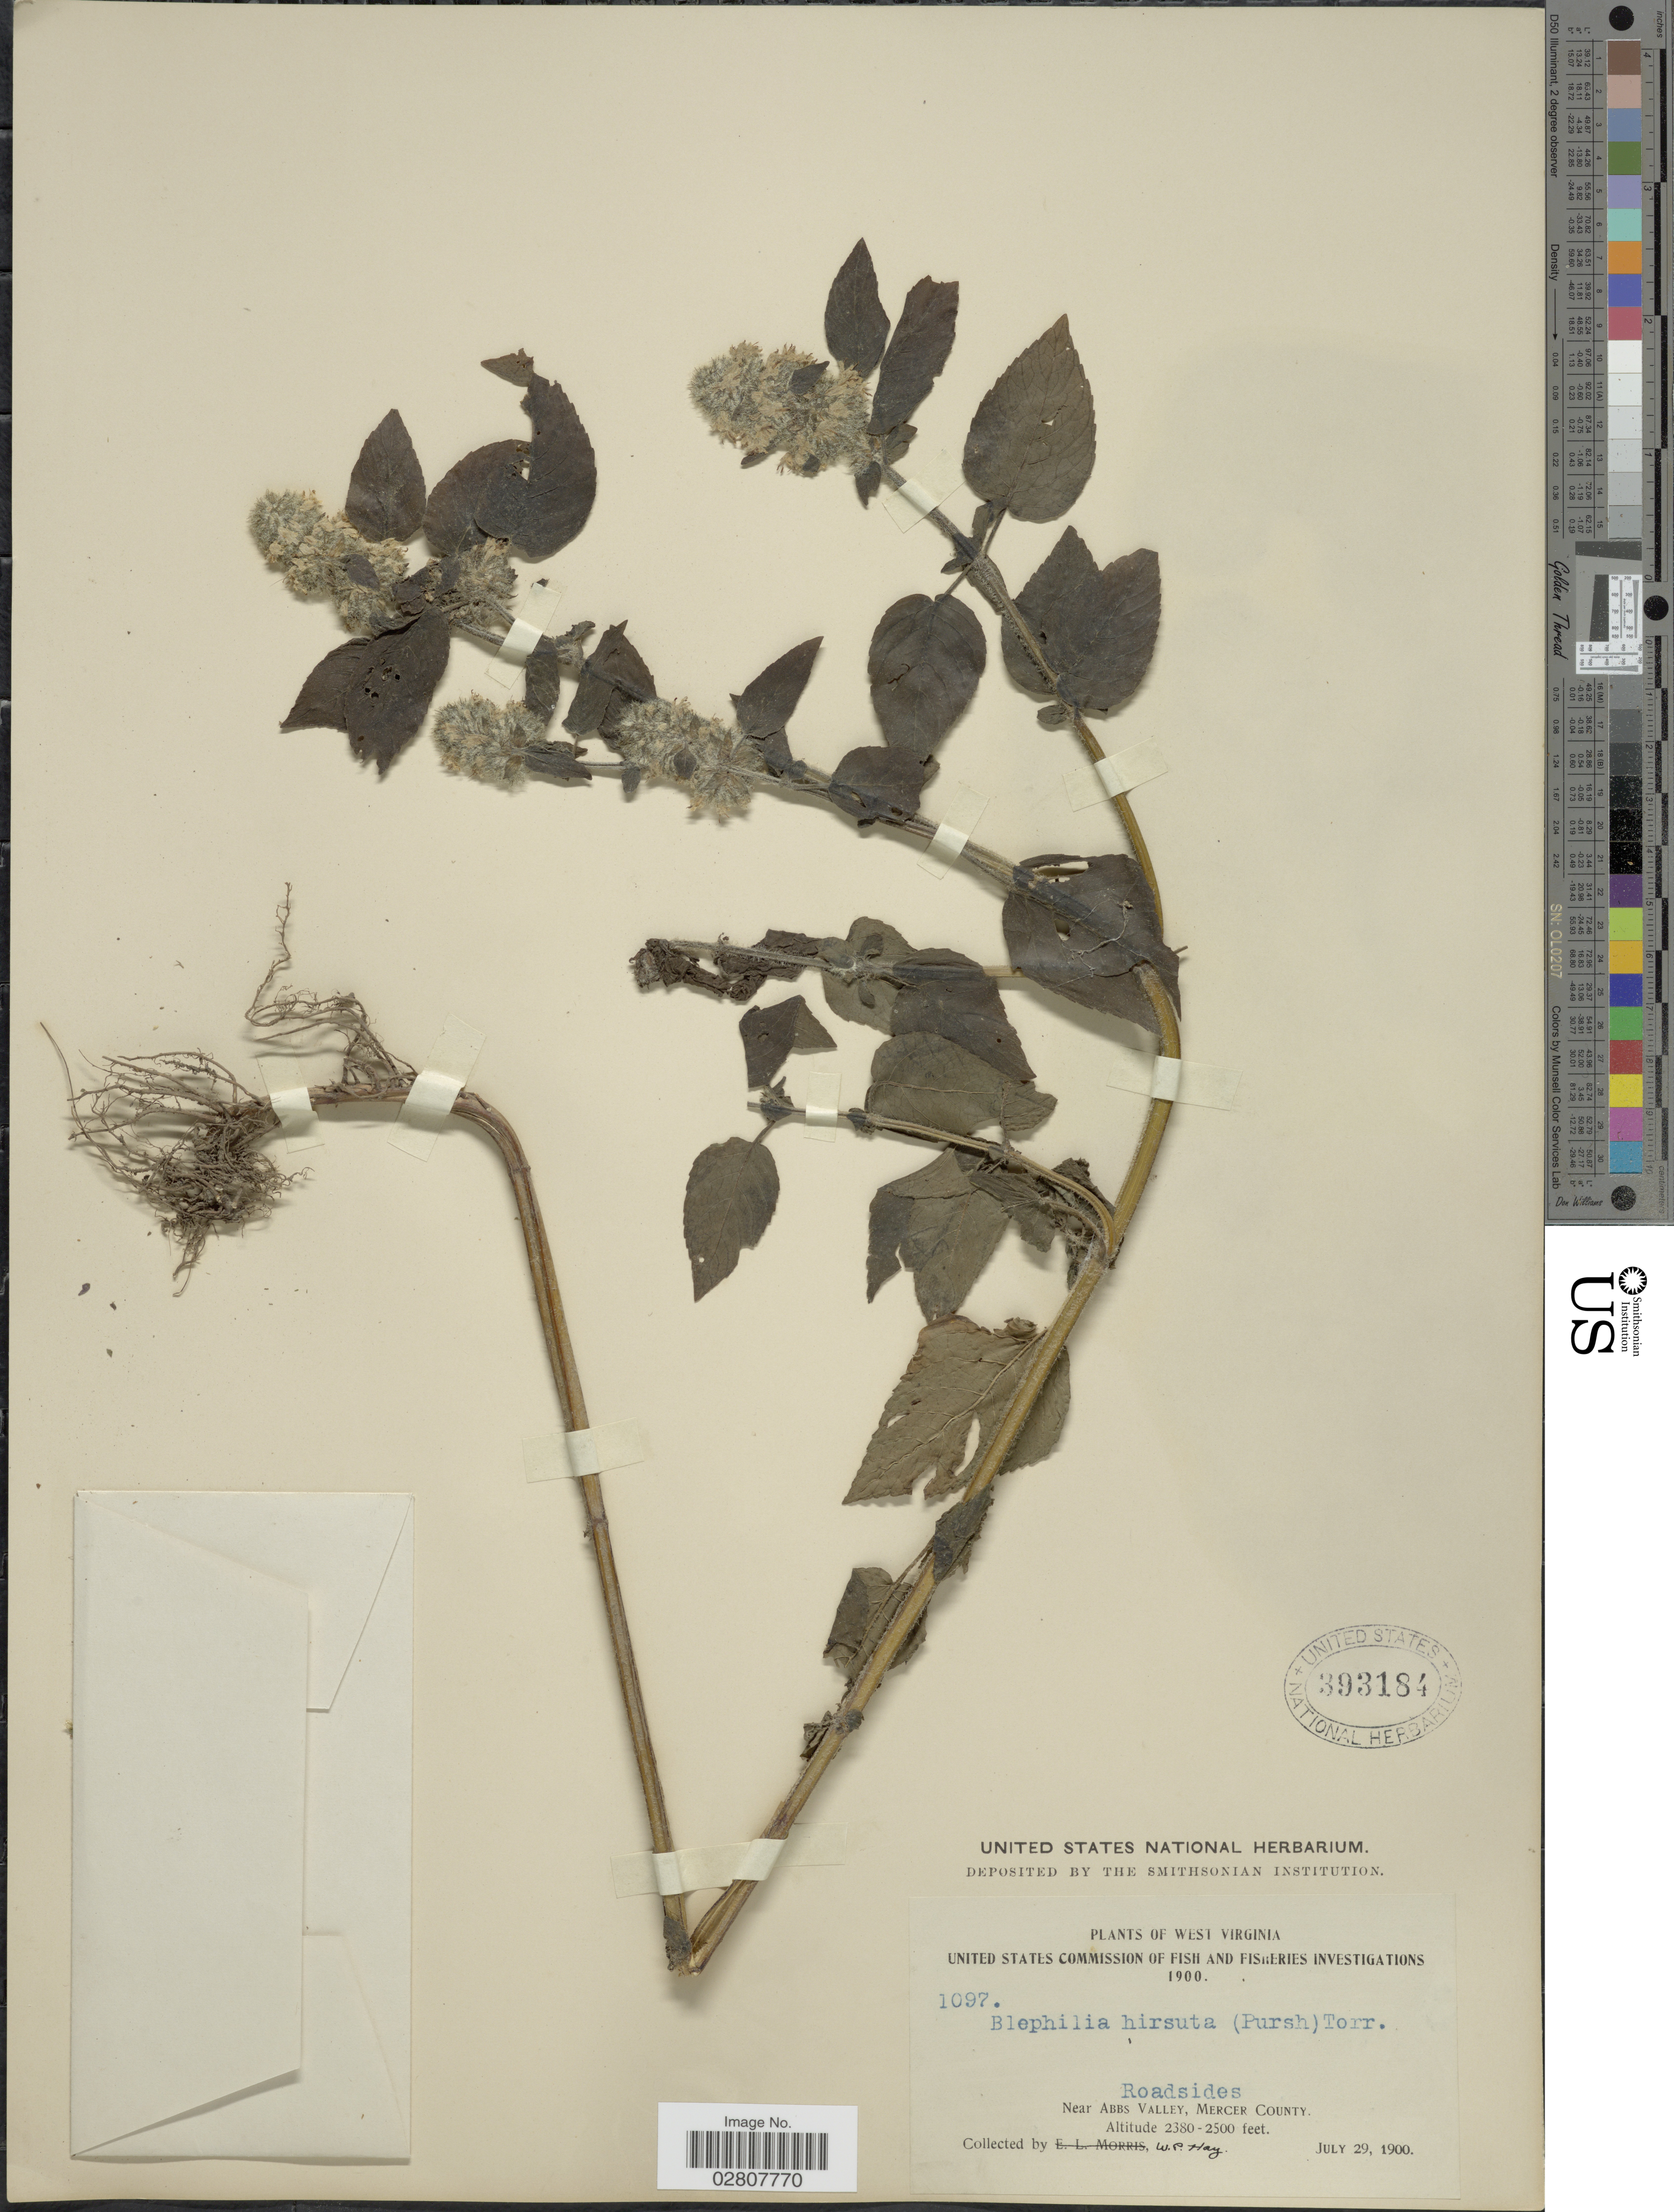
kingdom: Plantae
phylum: Tracheophyta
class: Magnoliopsida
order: Lamiales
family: Lamiaceae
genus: Blephilia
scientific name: Blephilia hirsuta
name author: (Pursh) Benth.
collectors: W. P. Hay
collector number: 1097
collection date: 1900-07-29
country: United States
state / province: West Virginia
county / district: Mercer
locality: Near Abbs Valley, Mercer County.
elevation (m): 725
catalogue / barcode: US 393184